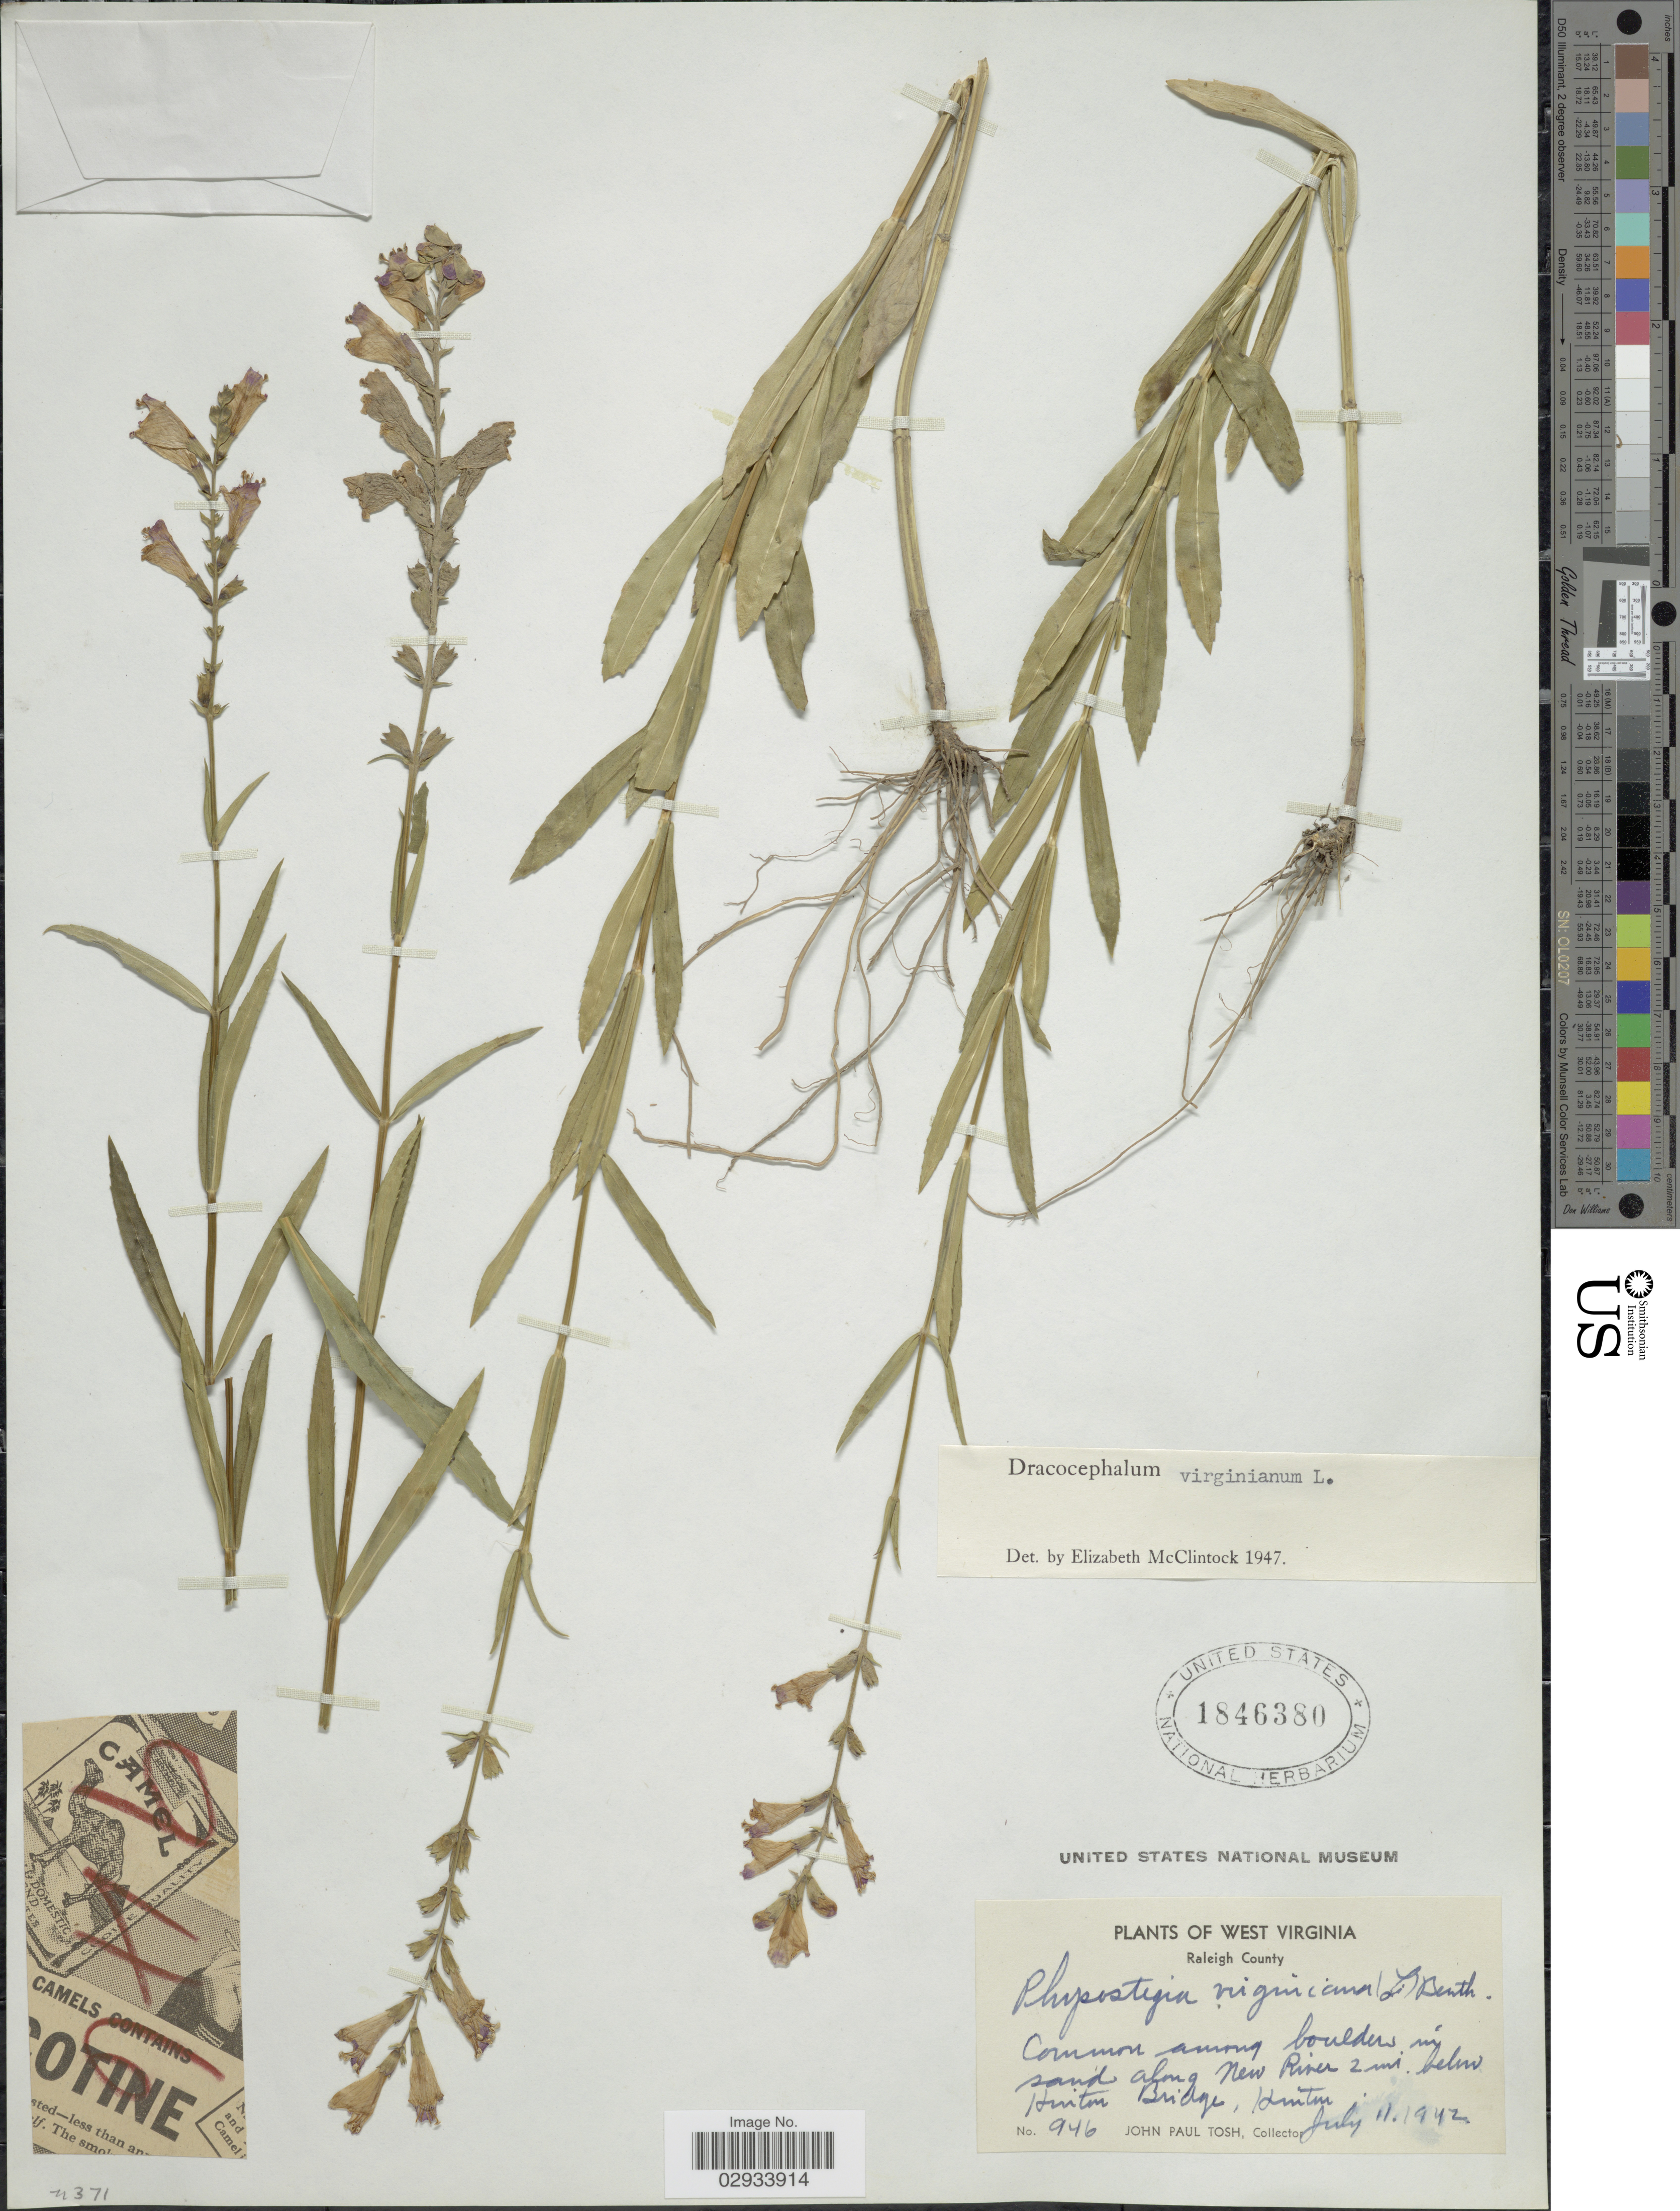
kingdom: Plantae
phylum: Tracheophyta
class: Magnoliopsida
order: Lamiales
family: Lamiaceae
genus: Physostegia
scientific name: Physostegia virginiana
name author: (L.) Benth.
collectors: J. Tosh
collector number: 946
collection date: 1942-07-11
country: United States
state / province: West Virginia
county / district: Raleigh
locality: West Virginia, Raleigh County, Common among boulders in sand along New River 2 mi. below Hinton Bridge, Hinton.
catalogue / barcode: US 1846380